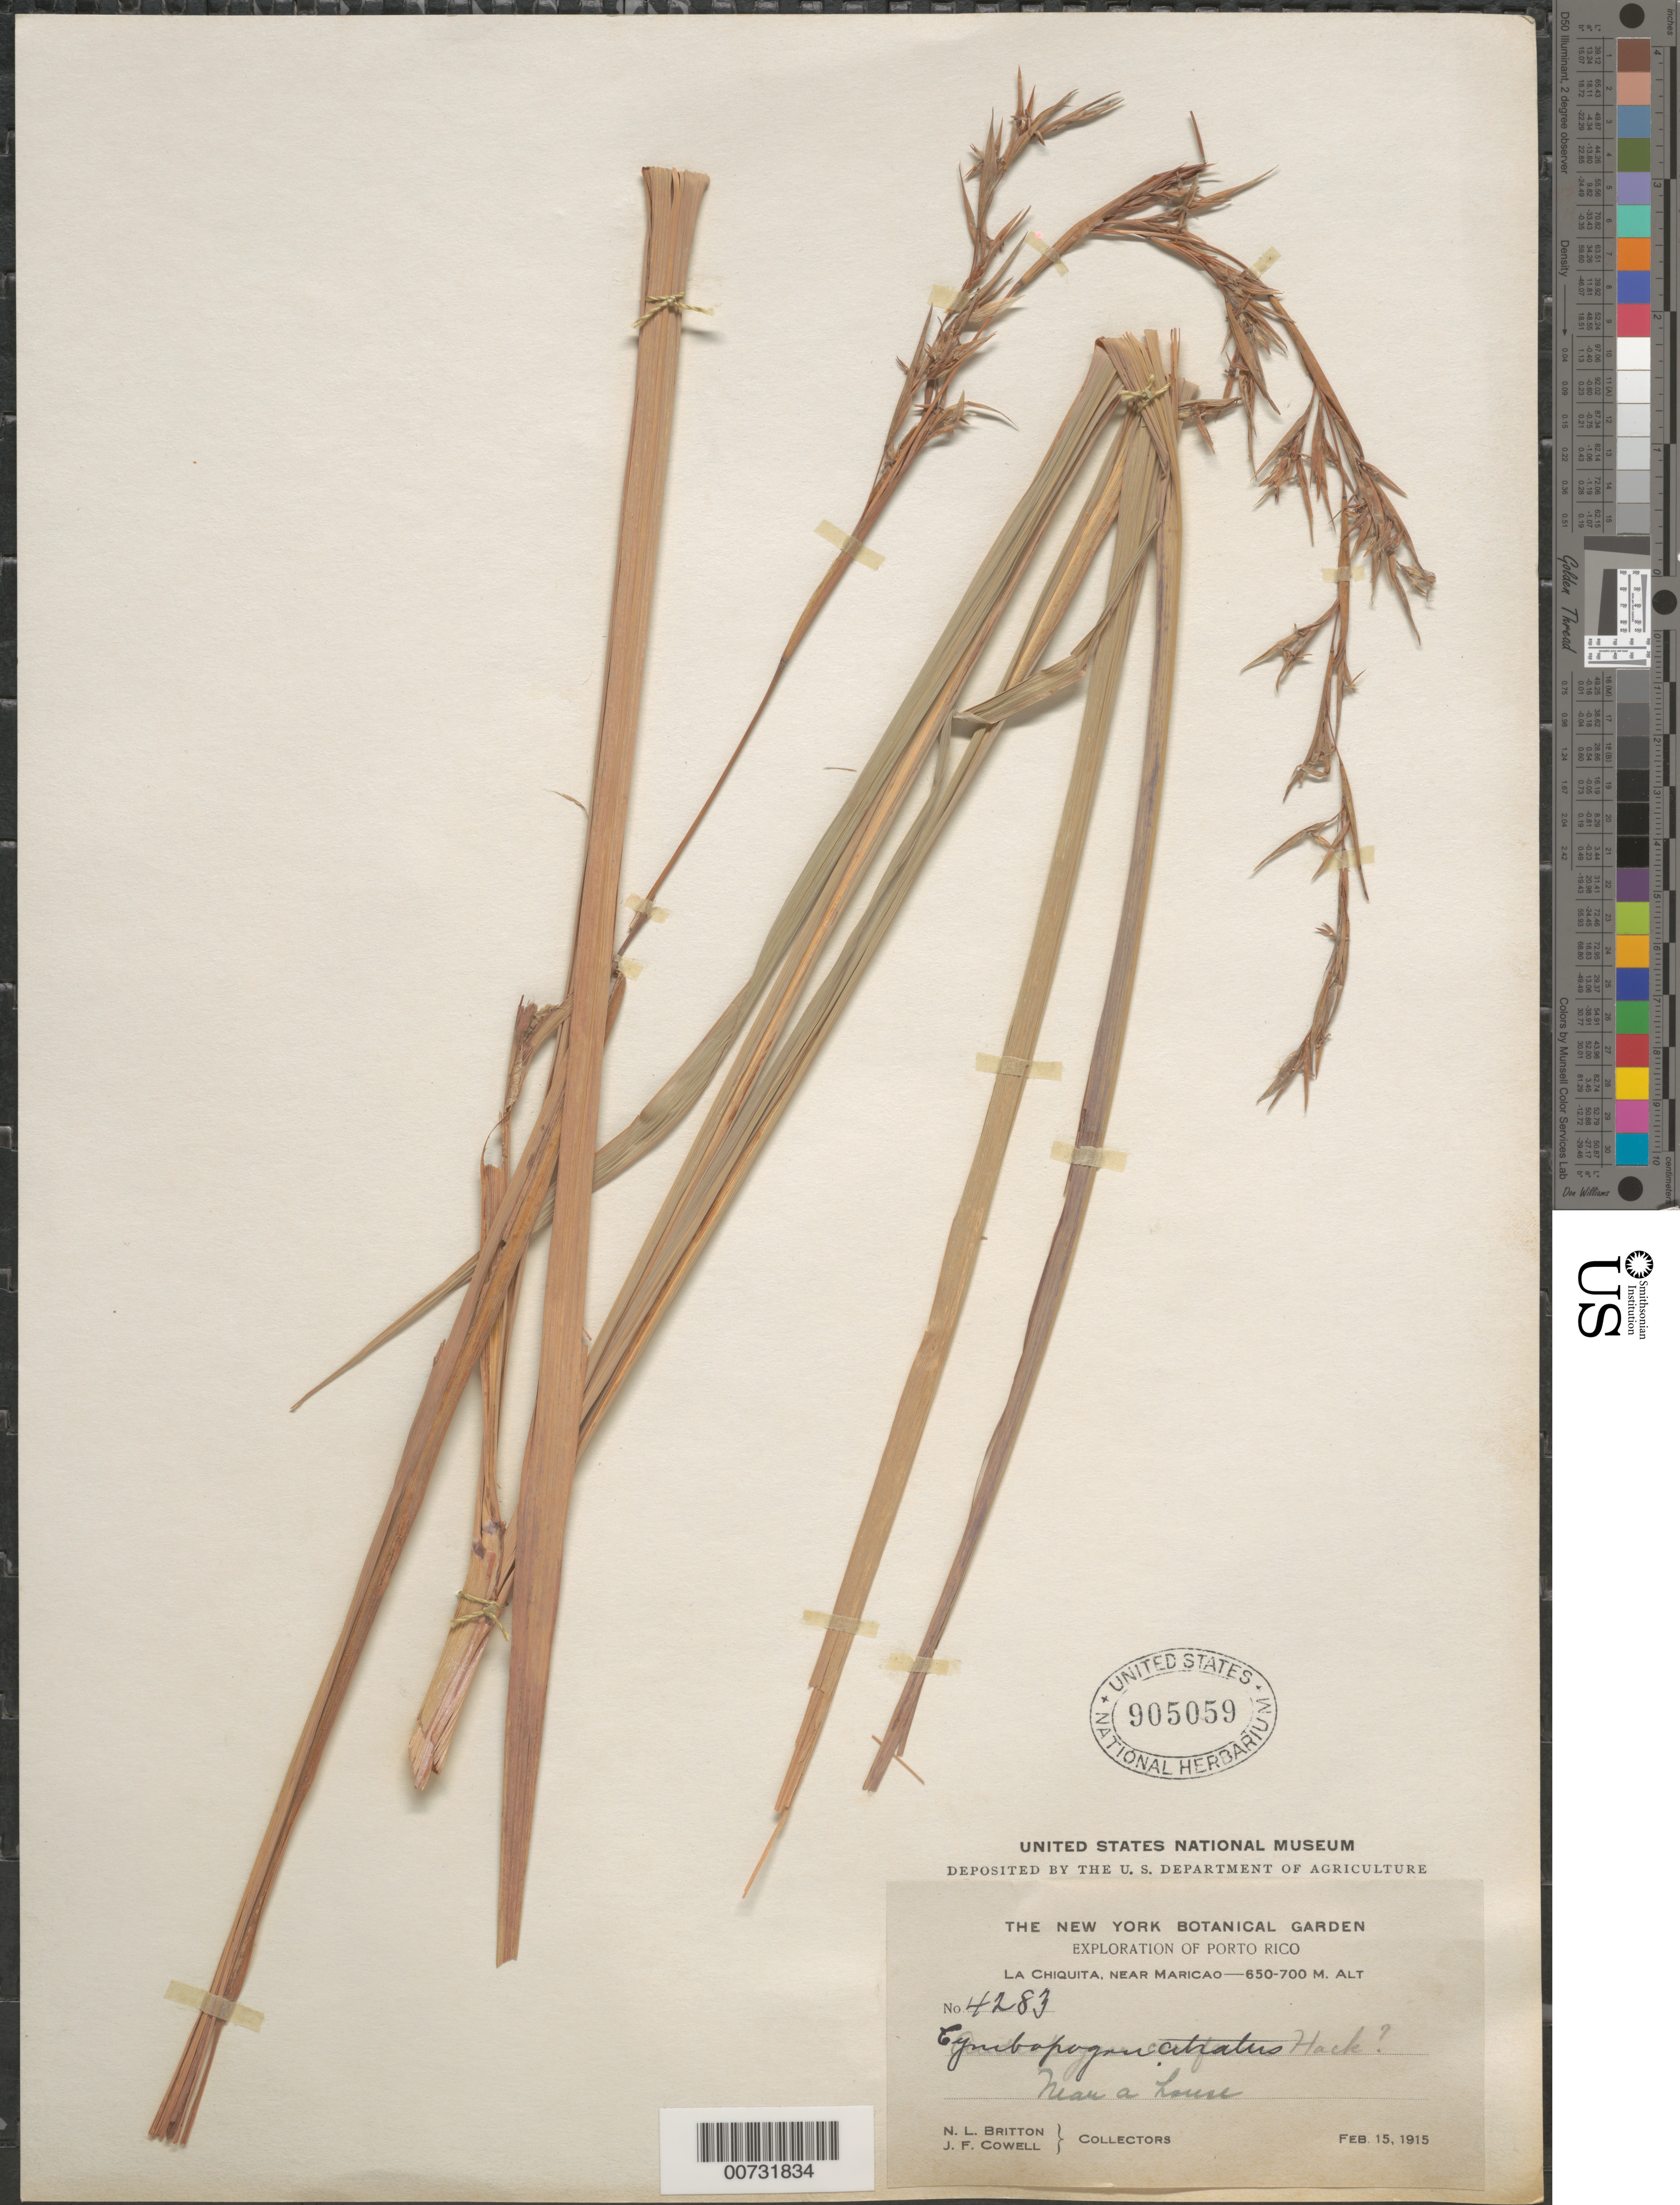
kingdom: Plantae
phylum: Tracheophyta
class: Liliopsida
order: Poales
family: Poaceae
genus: Cymbopogon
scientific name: Cymbopogon citratus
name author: (DC.) Stapf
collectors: N. Britton & J. F. Cowell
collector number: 4283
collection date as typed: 15 Feb 1915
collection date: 1915-02-15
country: Puerto Rico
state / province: Maricao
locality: La Chiquita, near Maricao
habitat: Near a house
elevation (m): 650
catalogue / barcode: US 905059